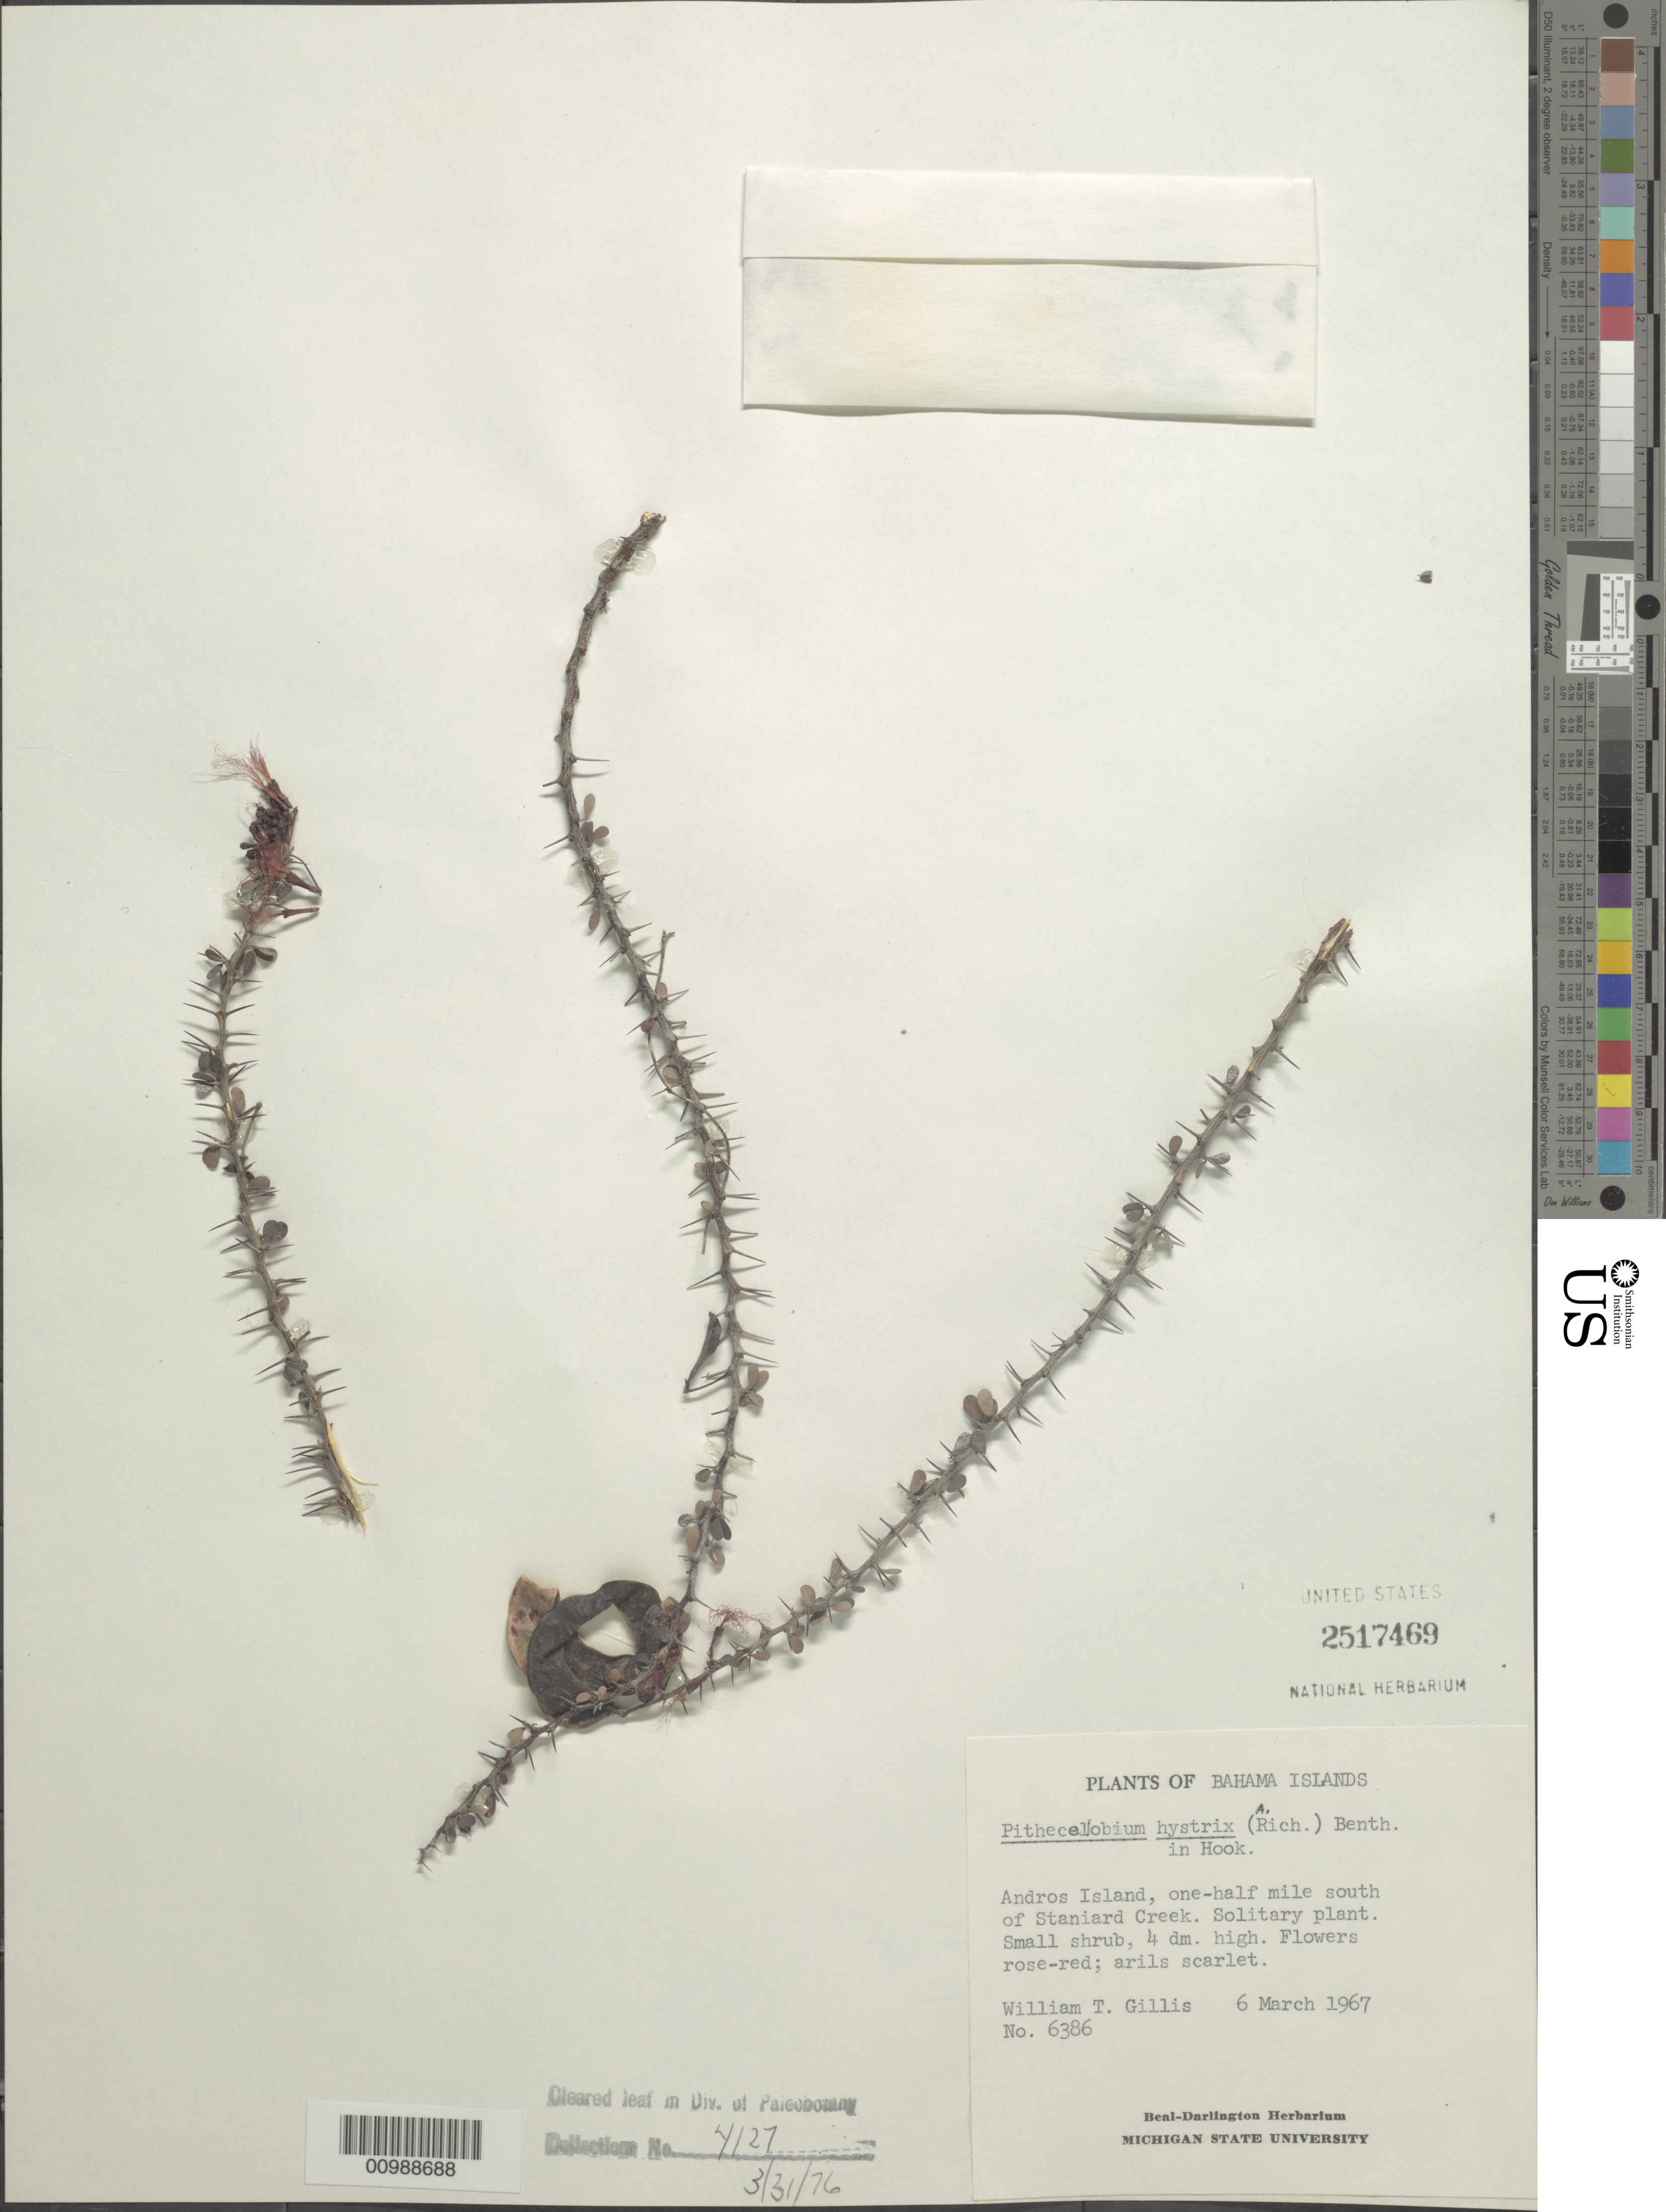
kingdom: Plantae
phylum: Tracheophyta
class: Magnoliopsida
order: Fabales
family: Fabaceae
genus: Pithecellobium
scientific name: Pithecellobium histrix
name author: (A. Rich.) Benth.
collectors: W. T. Gillis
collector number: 6386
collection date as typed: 06 Mar 1967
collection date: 1967-03-06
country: Bahamas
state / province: North Andros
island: Andros I.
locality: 1/2 m S of Staniard Creek.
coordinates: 0 N, 0 E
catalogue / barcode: US 2517469